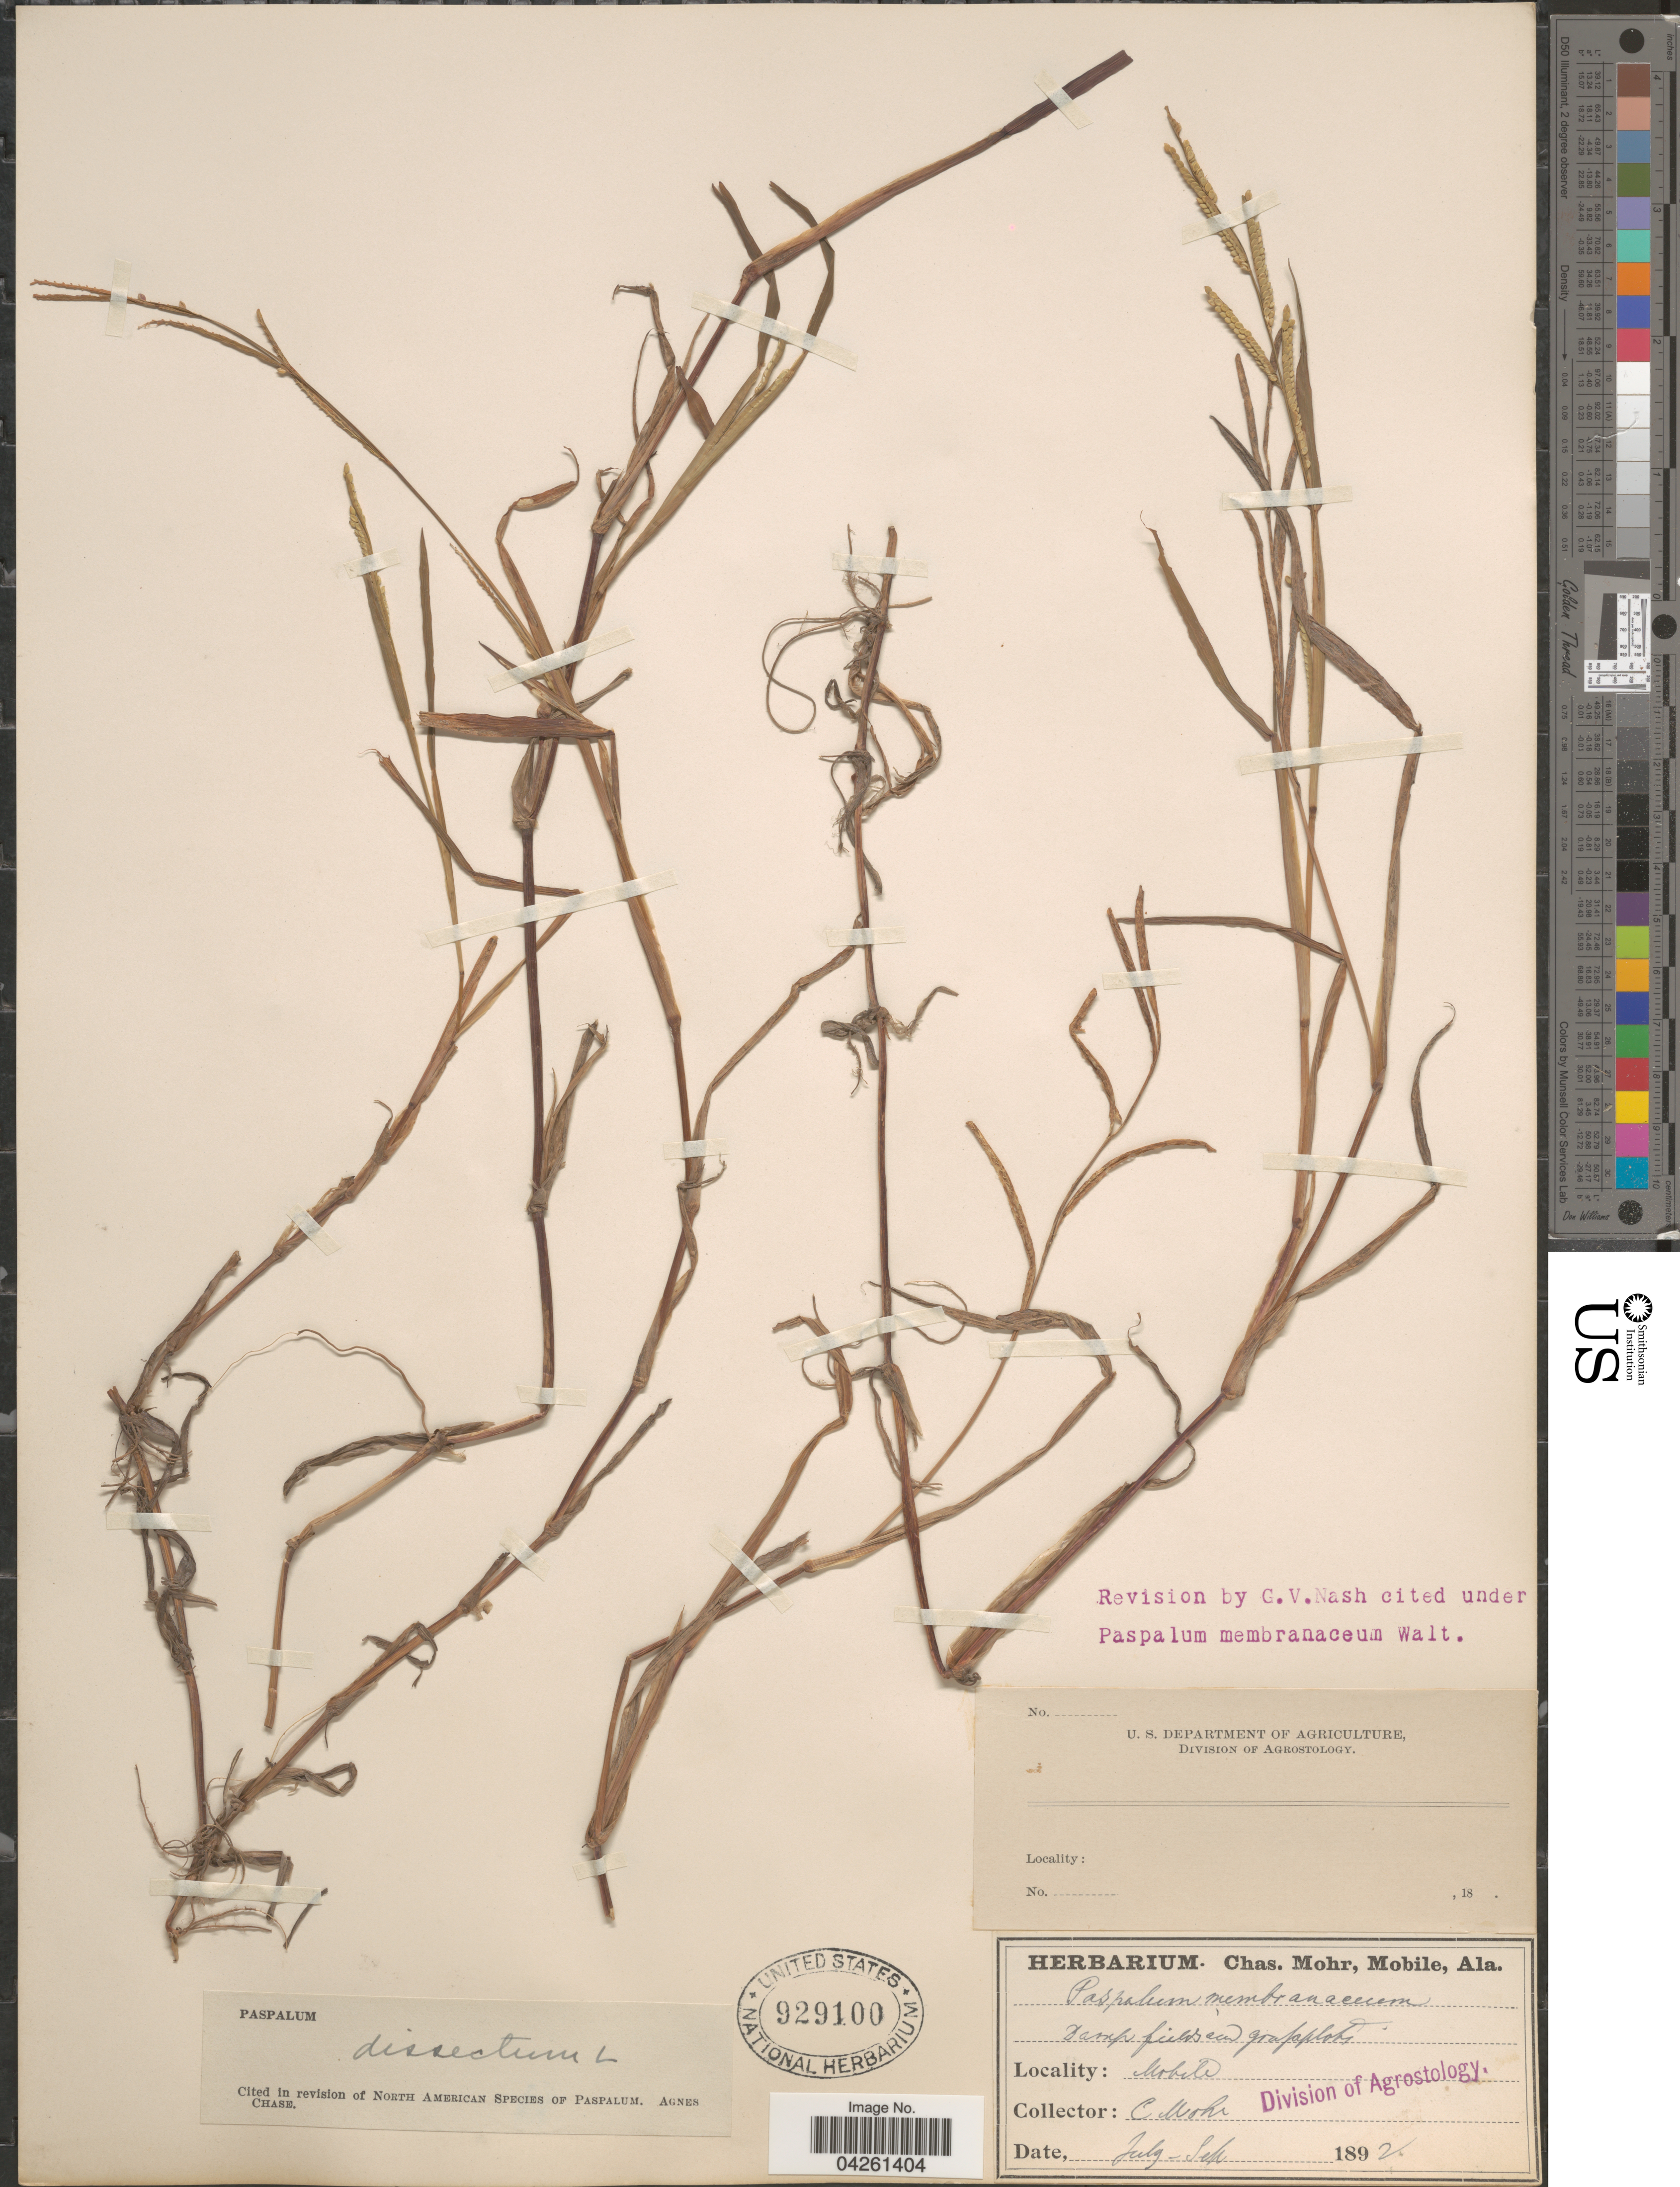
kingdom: Plantae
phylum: Tracheophyta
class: Liliopsida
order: Poales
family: Poaceae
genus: Paspalum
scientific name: Paspalum dissectum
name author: (L.) L.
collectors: Mohr, C. T. (herbarium)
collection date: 1892-07/1892-09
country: United States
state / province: Alabama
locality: Mobile.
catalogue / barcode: US 929100